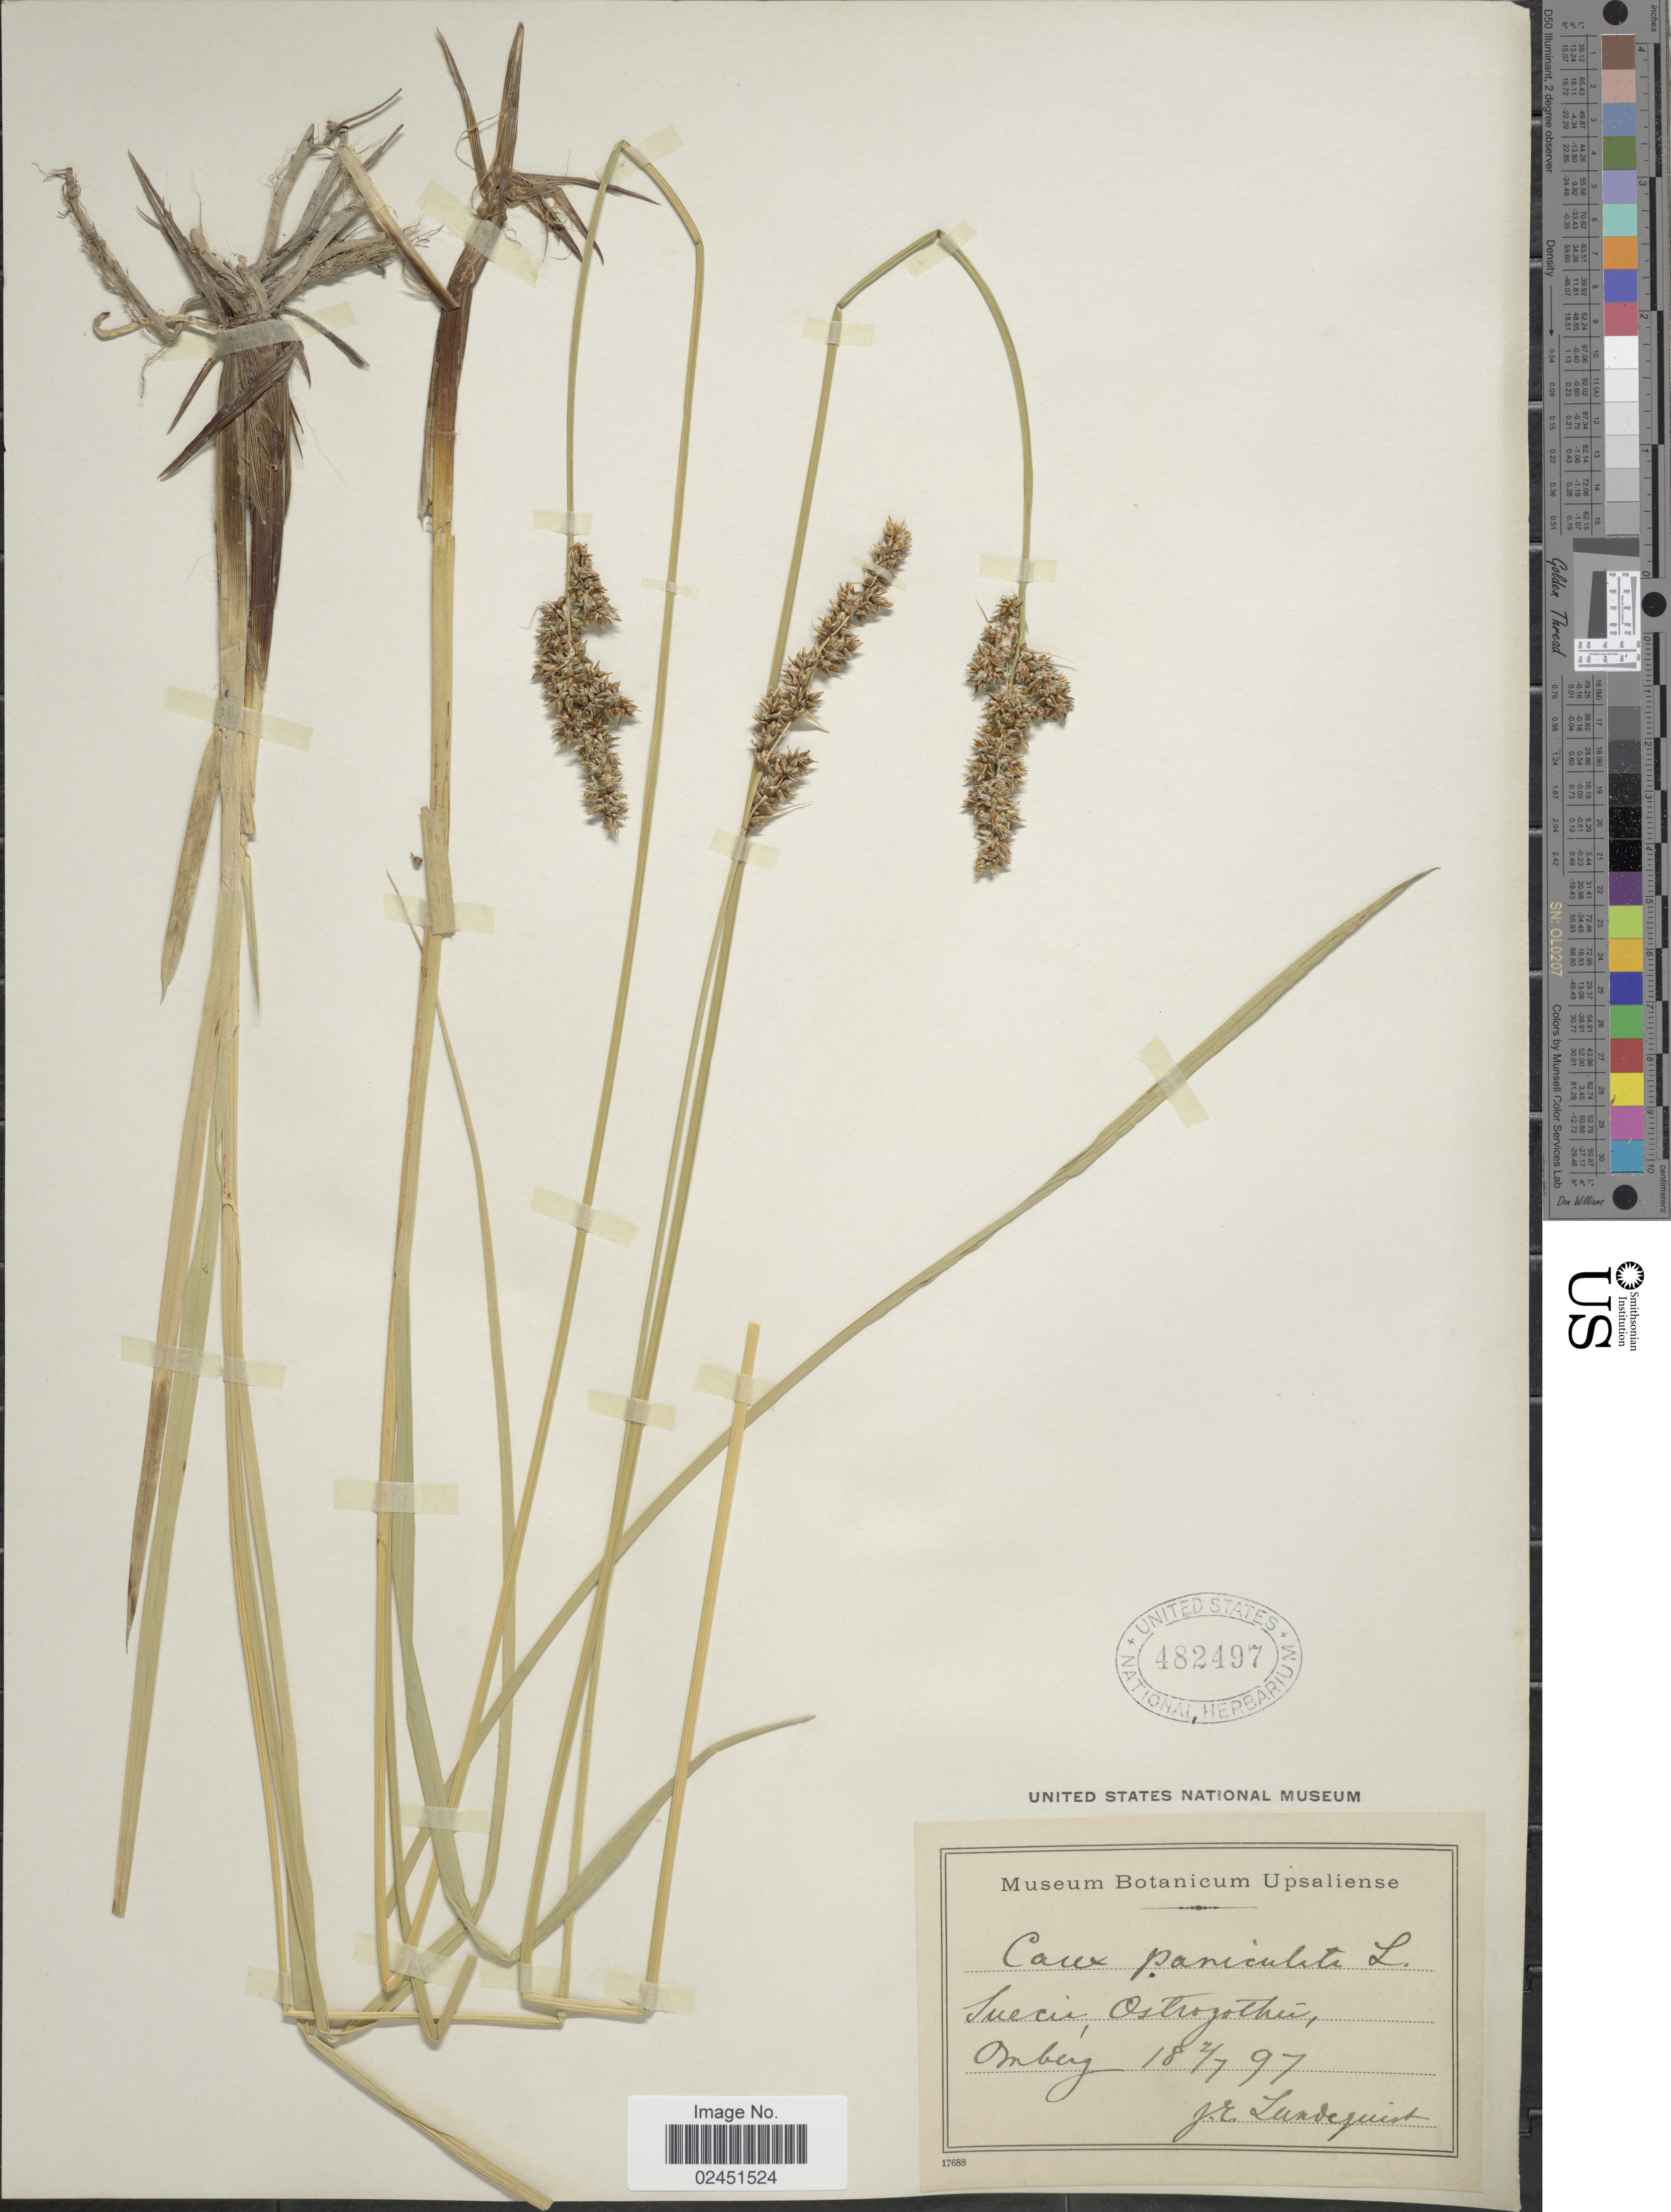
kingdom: Plantae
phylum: Tracheophyta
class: Liliopsida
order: Poales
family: Cyperaceae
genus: Carex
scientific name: Carex paniculata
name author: L.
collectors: J. Lundequist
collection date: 1897-07-02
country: Sweden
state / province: Östergötland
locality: Suecia, Ostrogothia, Omberg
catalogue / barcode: US 482497